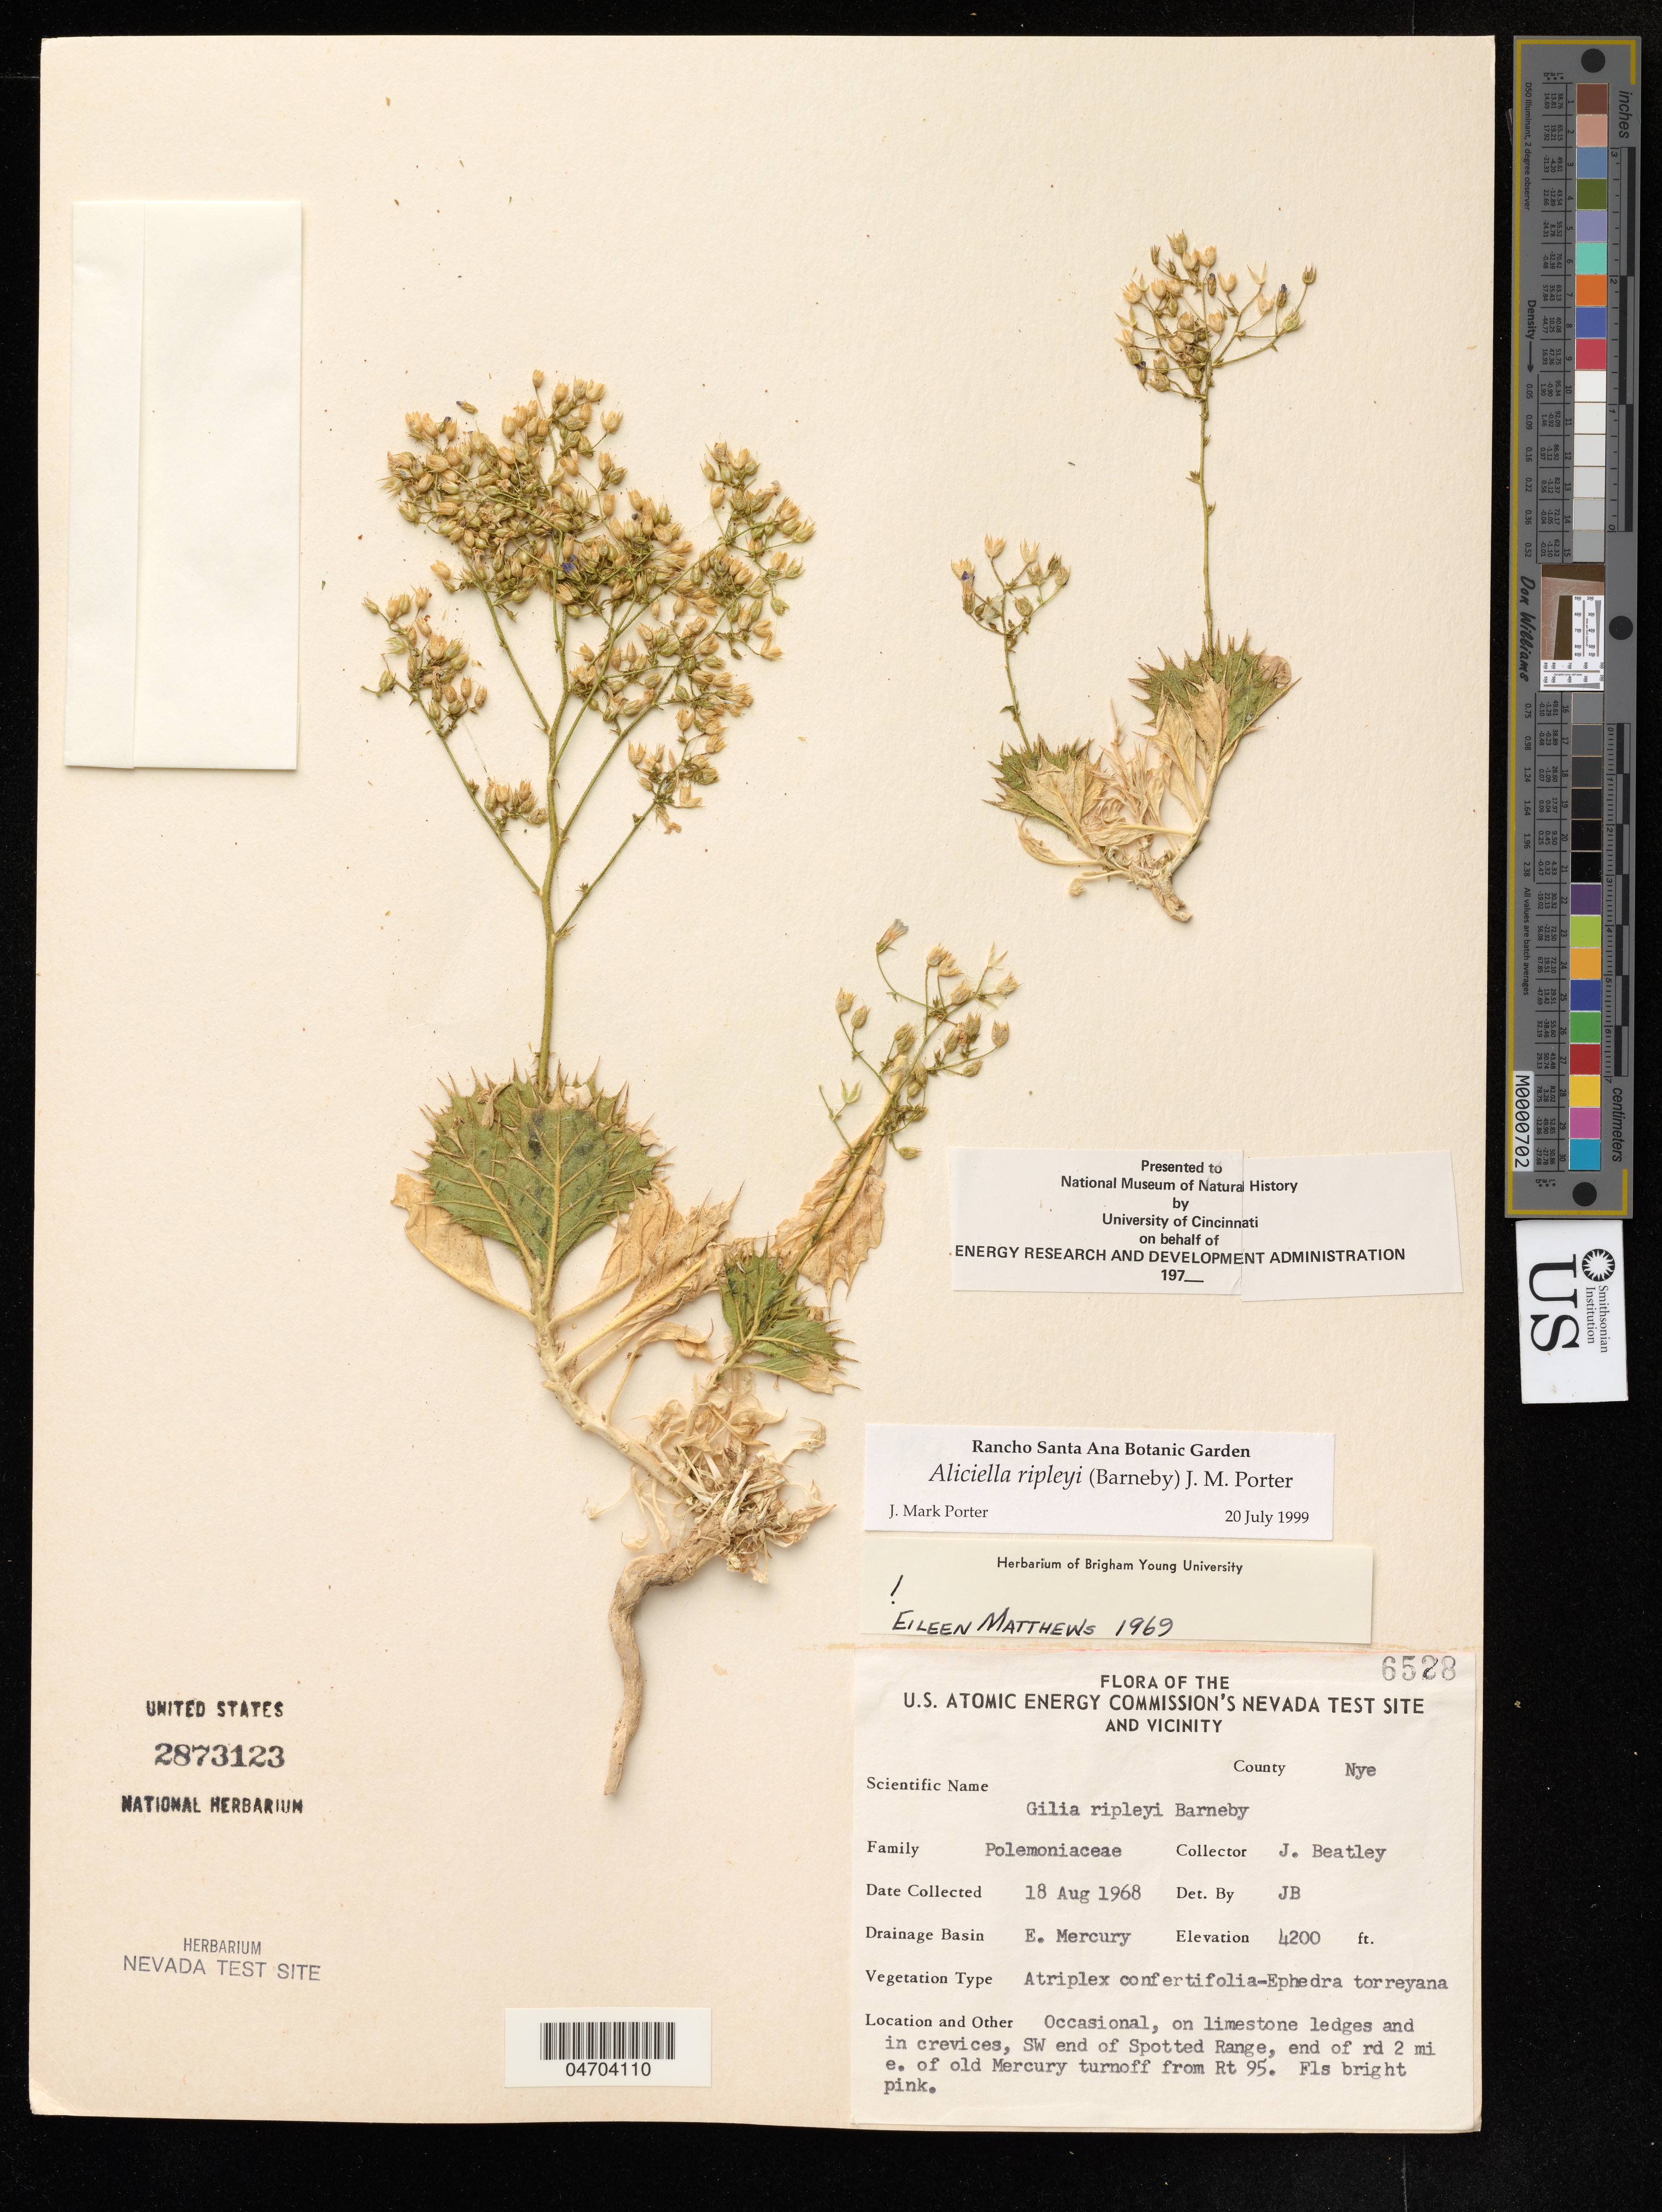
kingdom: Plantae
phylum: Tracheophyta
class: Magnoliopsida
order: Ericales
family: Polemoniaceae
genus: Aliciella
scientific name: Aliciella ripleyi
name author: (Barneby) J.M. Porter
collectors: J. Beatley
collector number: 6528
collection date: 1968-08-18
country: United States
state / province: Nevada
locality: Nye, SW end of Spotted Range, end of rd 2 mi e. of old Mercury turnoff from Rt. 95.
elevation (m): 1280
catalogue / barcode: US 2873123